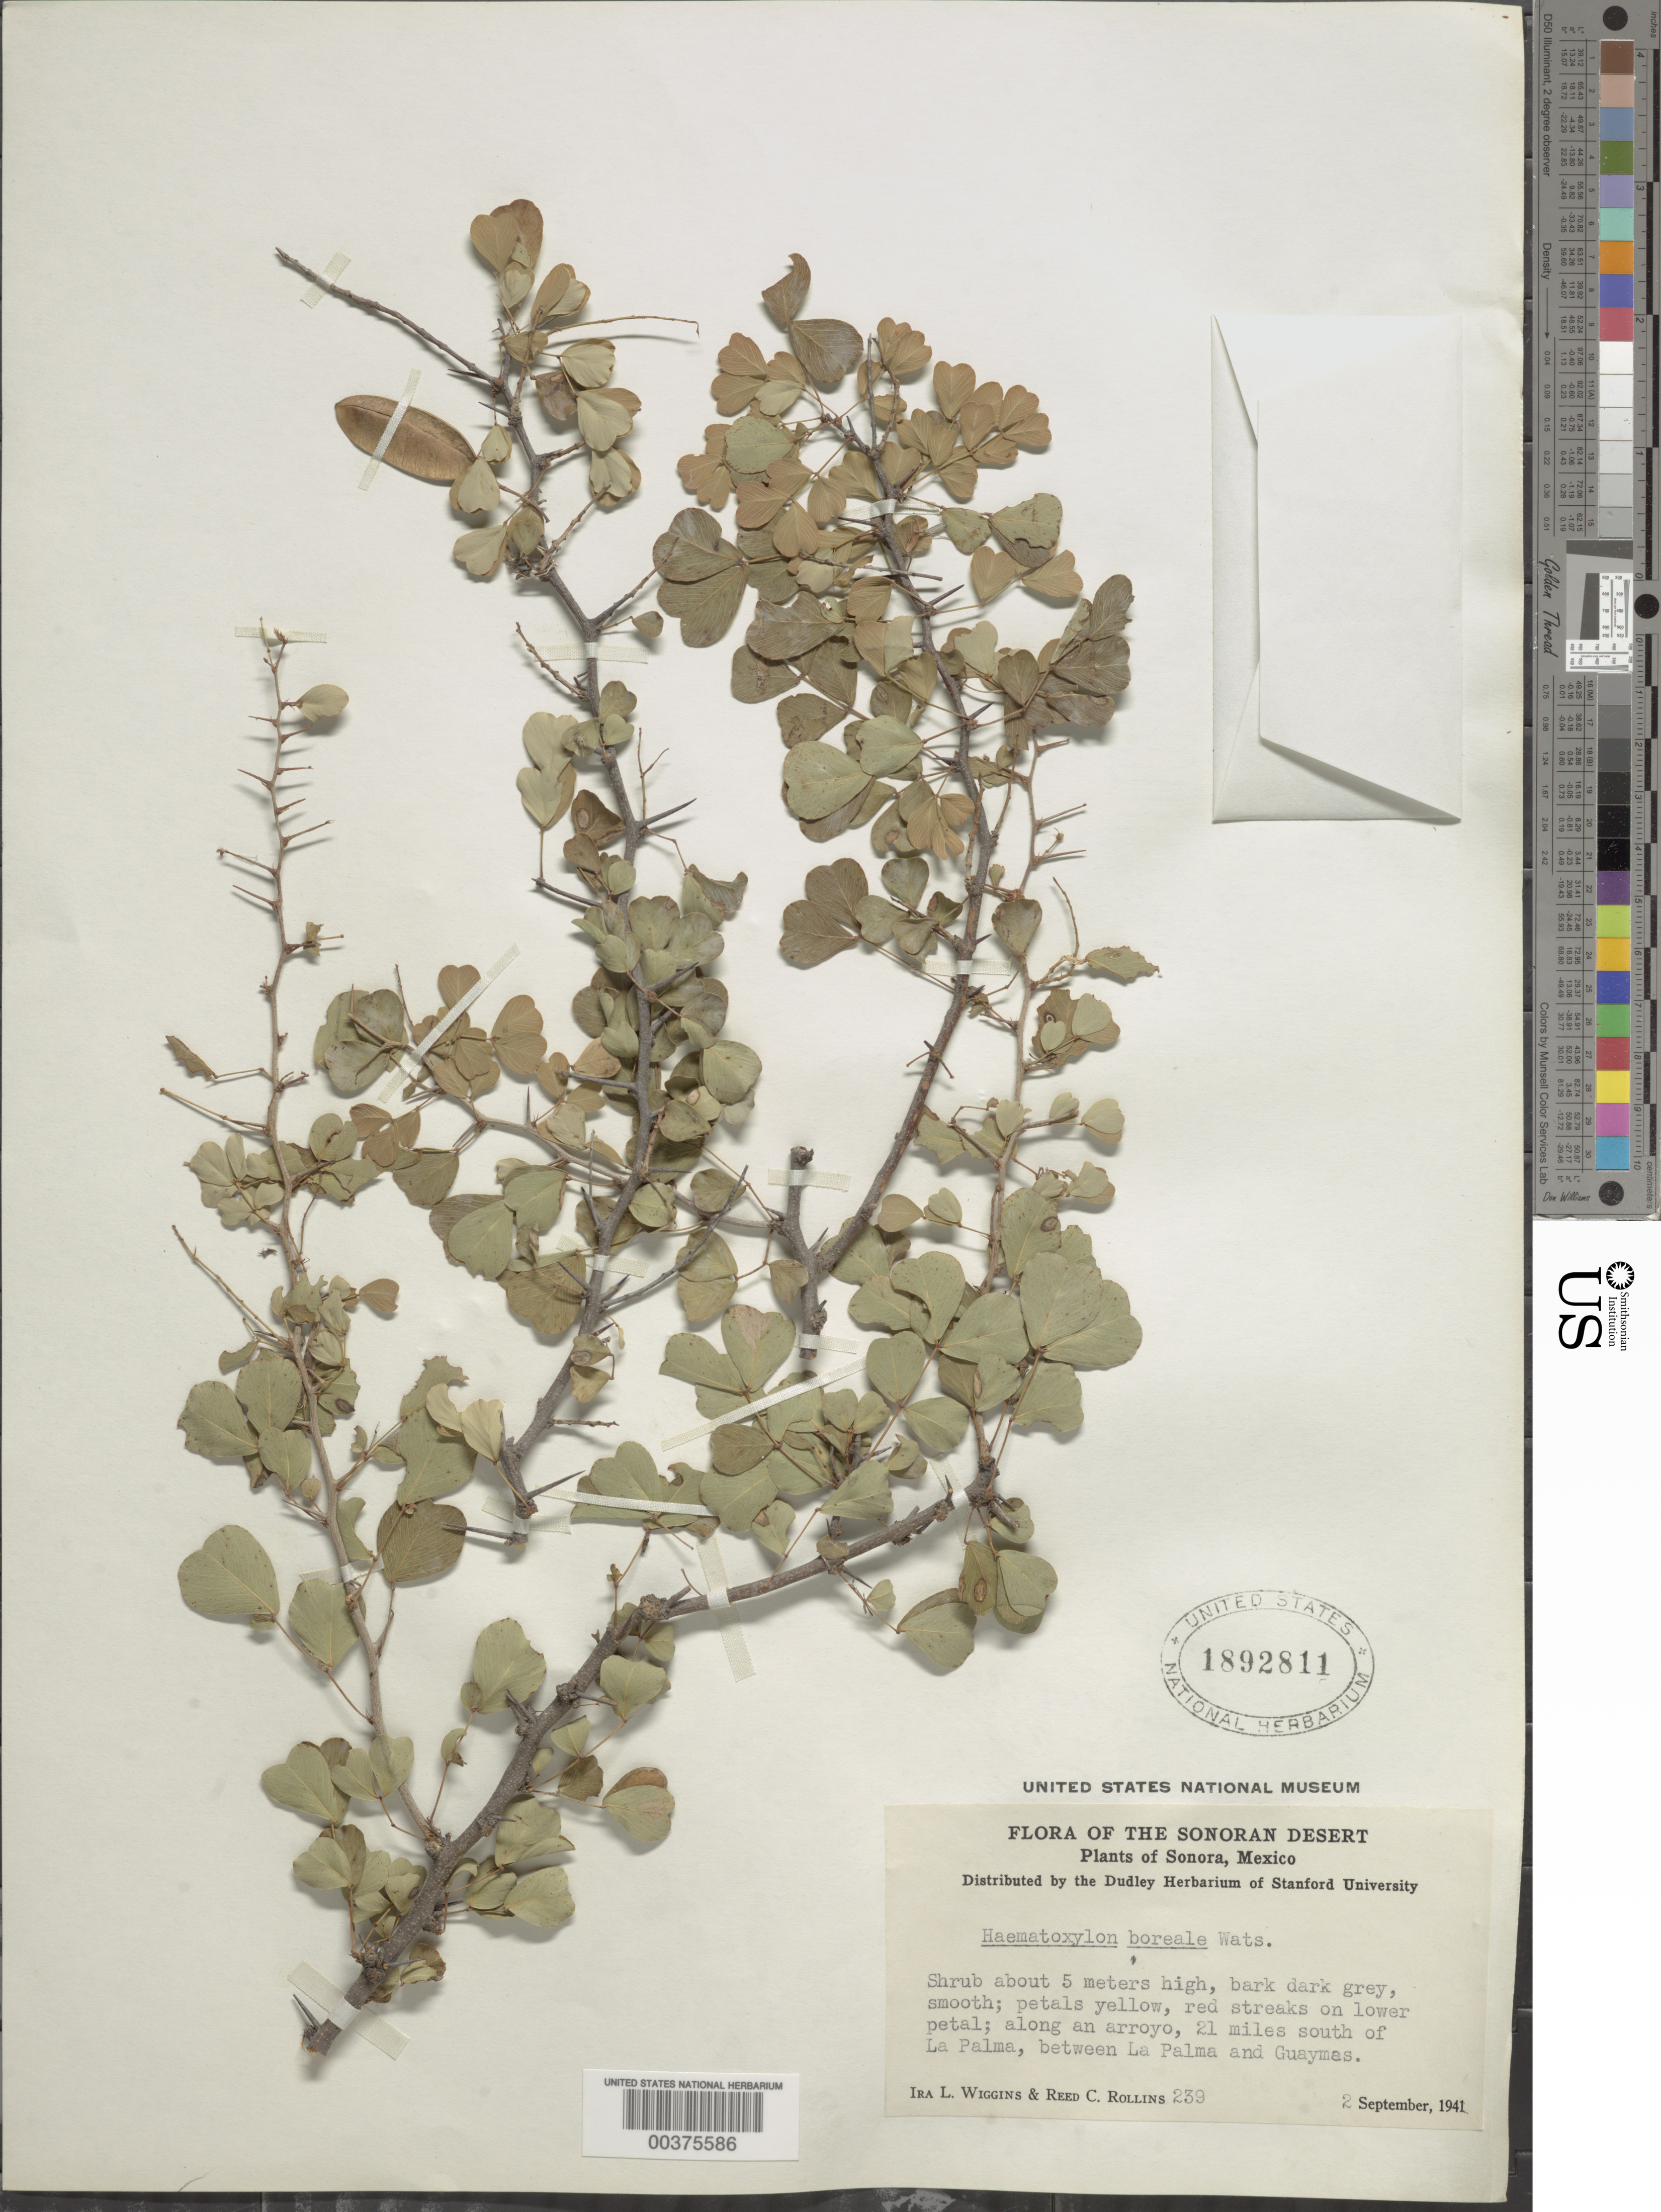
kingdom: Plantae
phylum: Tracheophyta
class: Magnoliopsida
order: Fabales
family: Fabaceae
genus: Haematoxylum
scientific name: Haematoxylum brasiletto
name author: H. Karst.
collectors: I. L. Wiggins & R. C. Rollins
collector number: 239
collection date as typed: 02 Sep 1941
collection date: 1941-09-02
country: Mexico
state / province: Sonora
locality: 21 mi S of La Palma, between La Palma and Guaymas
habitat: Along an arroyo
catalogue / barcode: US 1892811